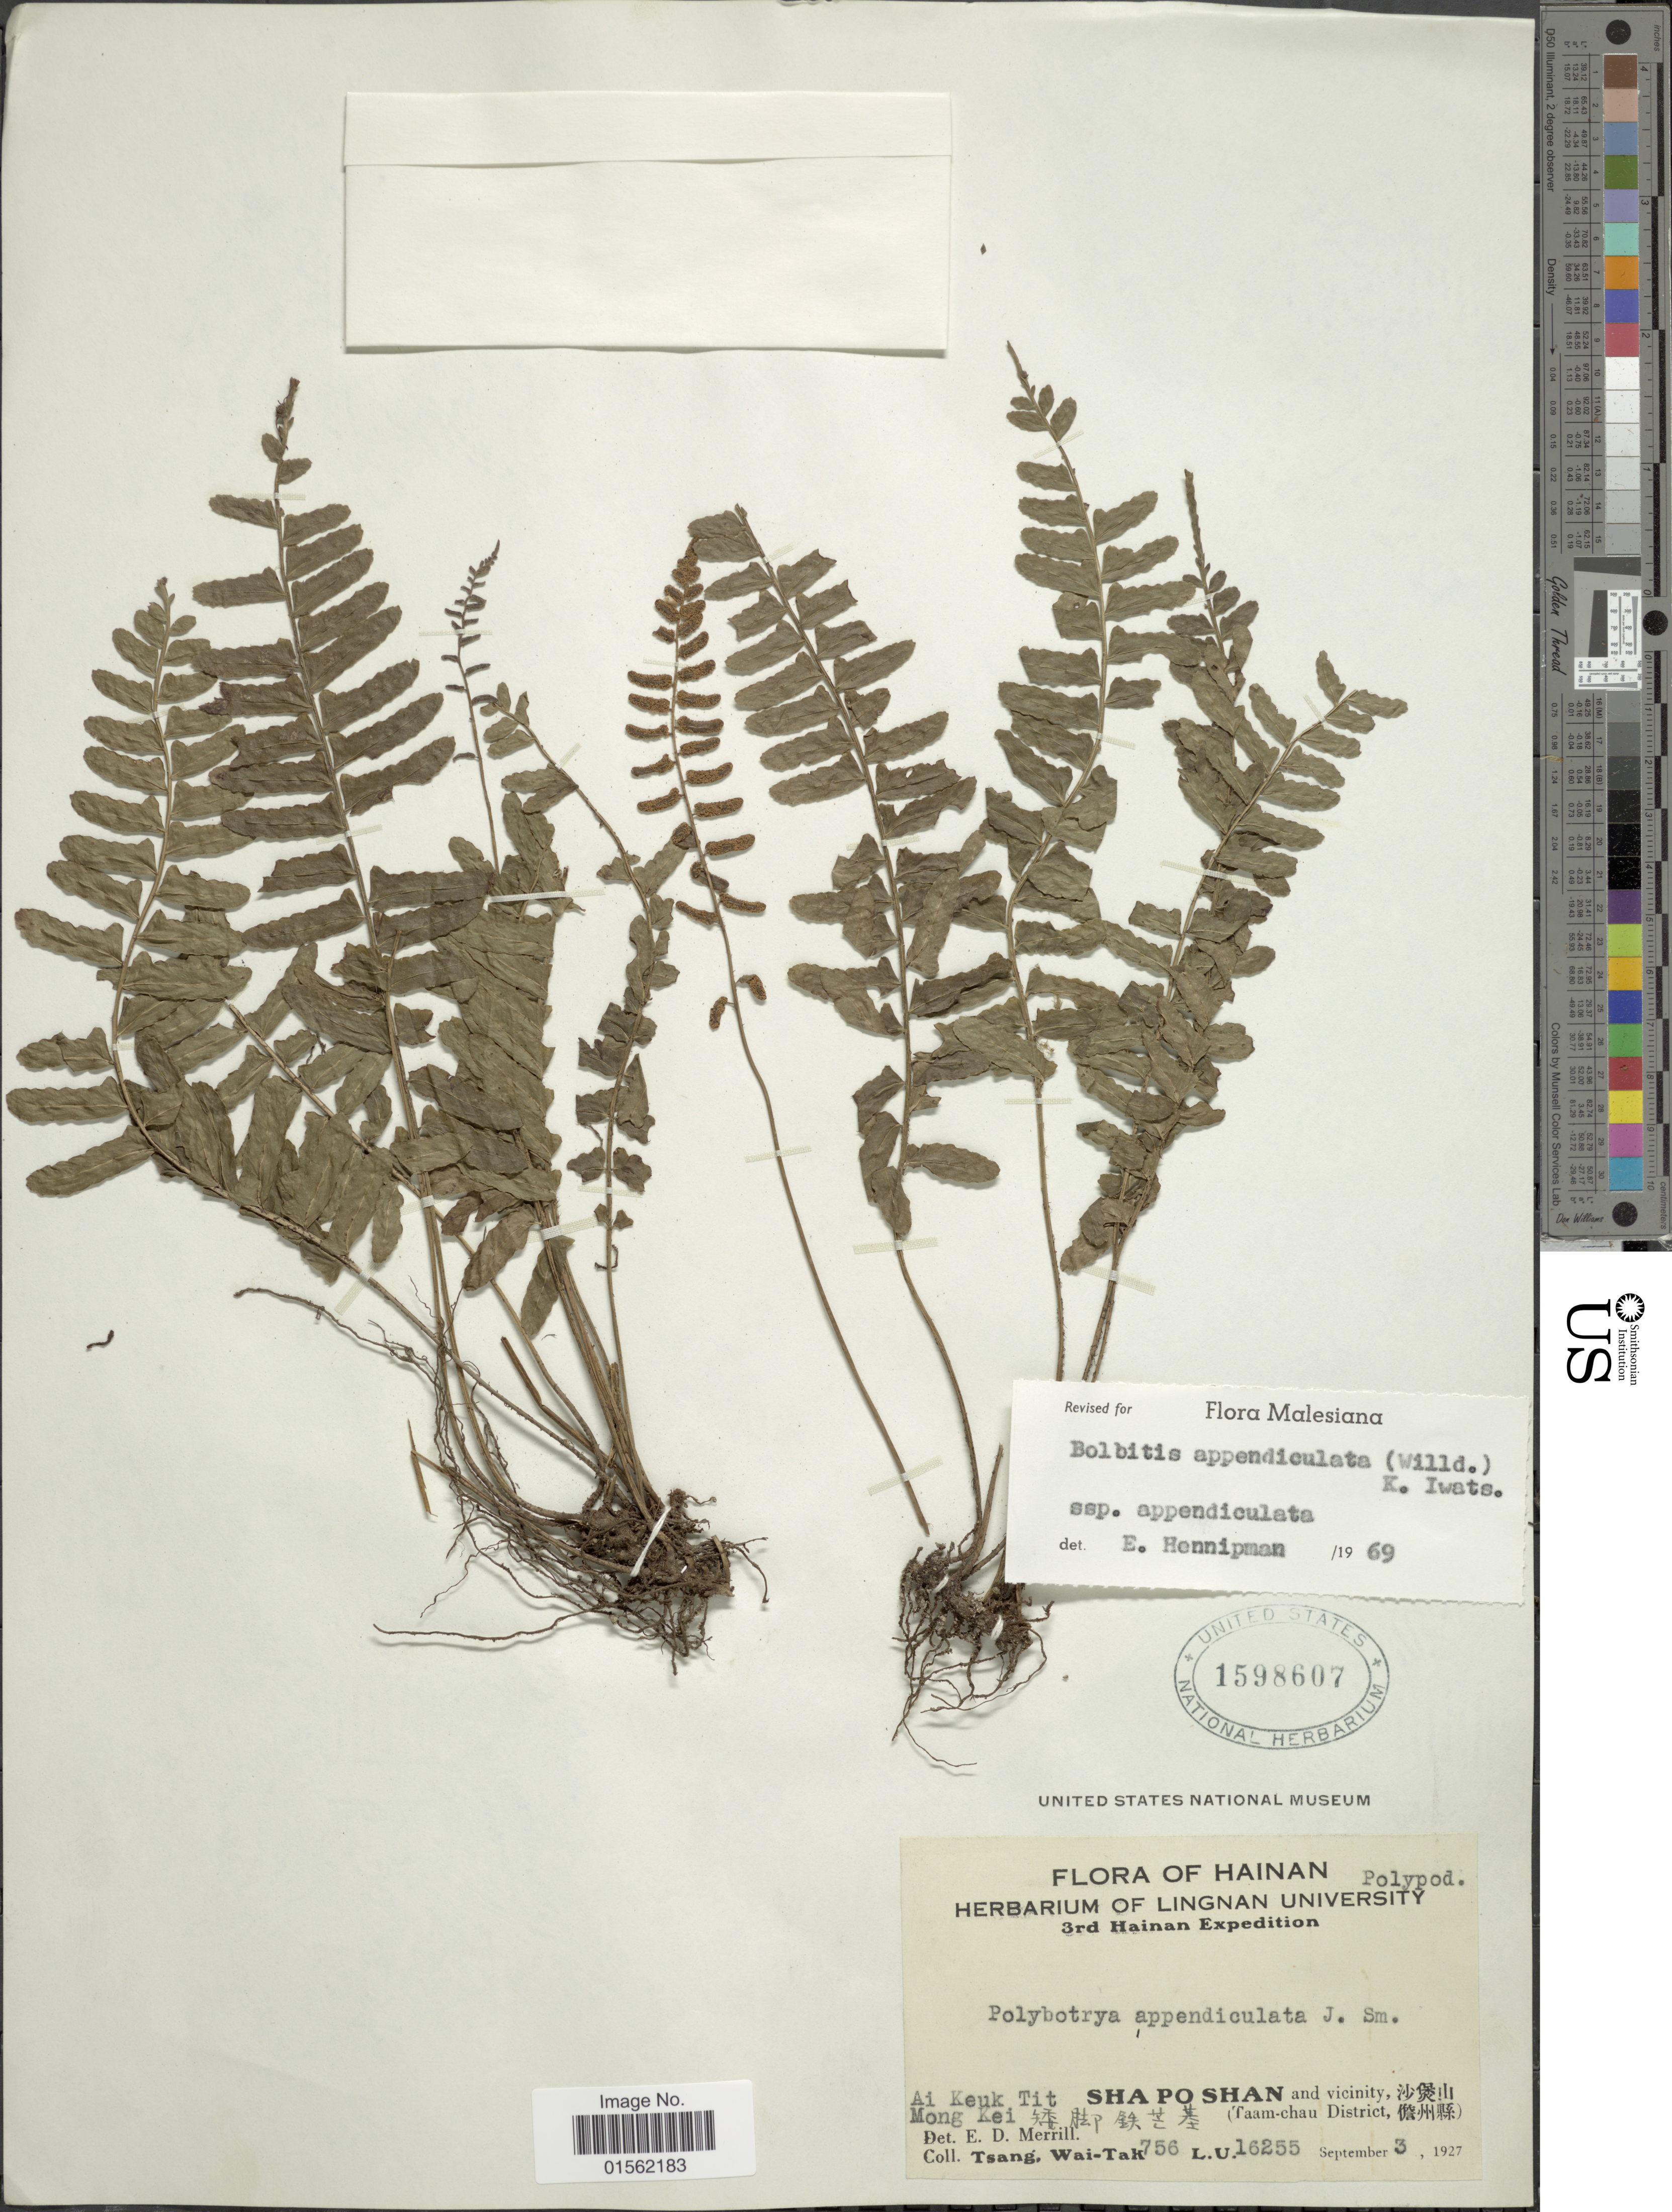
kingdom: Plantae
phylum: Tracheophyta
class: Polypodiopsida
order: Polypodiales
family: Dryopteridaceae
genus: Bolbitis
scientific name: Bolbitis appendiculata var. appendiculata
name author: (Willd.) K. Iwats.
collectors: W. T. Tsang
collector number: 756LU16255*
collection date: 1927-09-03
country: China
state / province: Hainan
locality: Ai Keuk Tit, Sha Po Shan and vicinity (Taam- chau District), Mon Kei (Taam-chau District)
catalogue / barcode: US 1598607